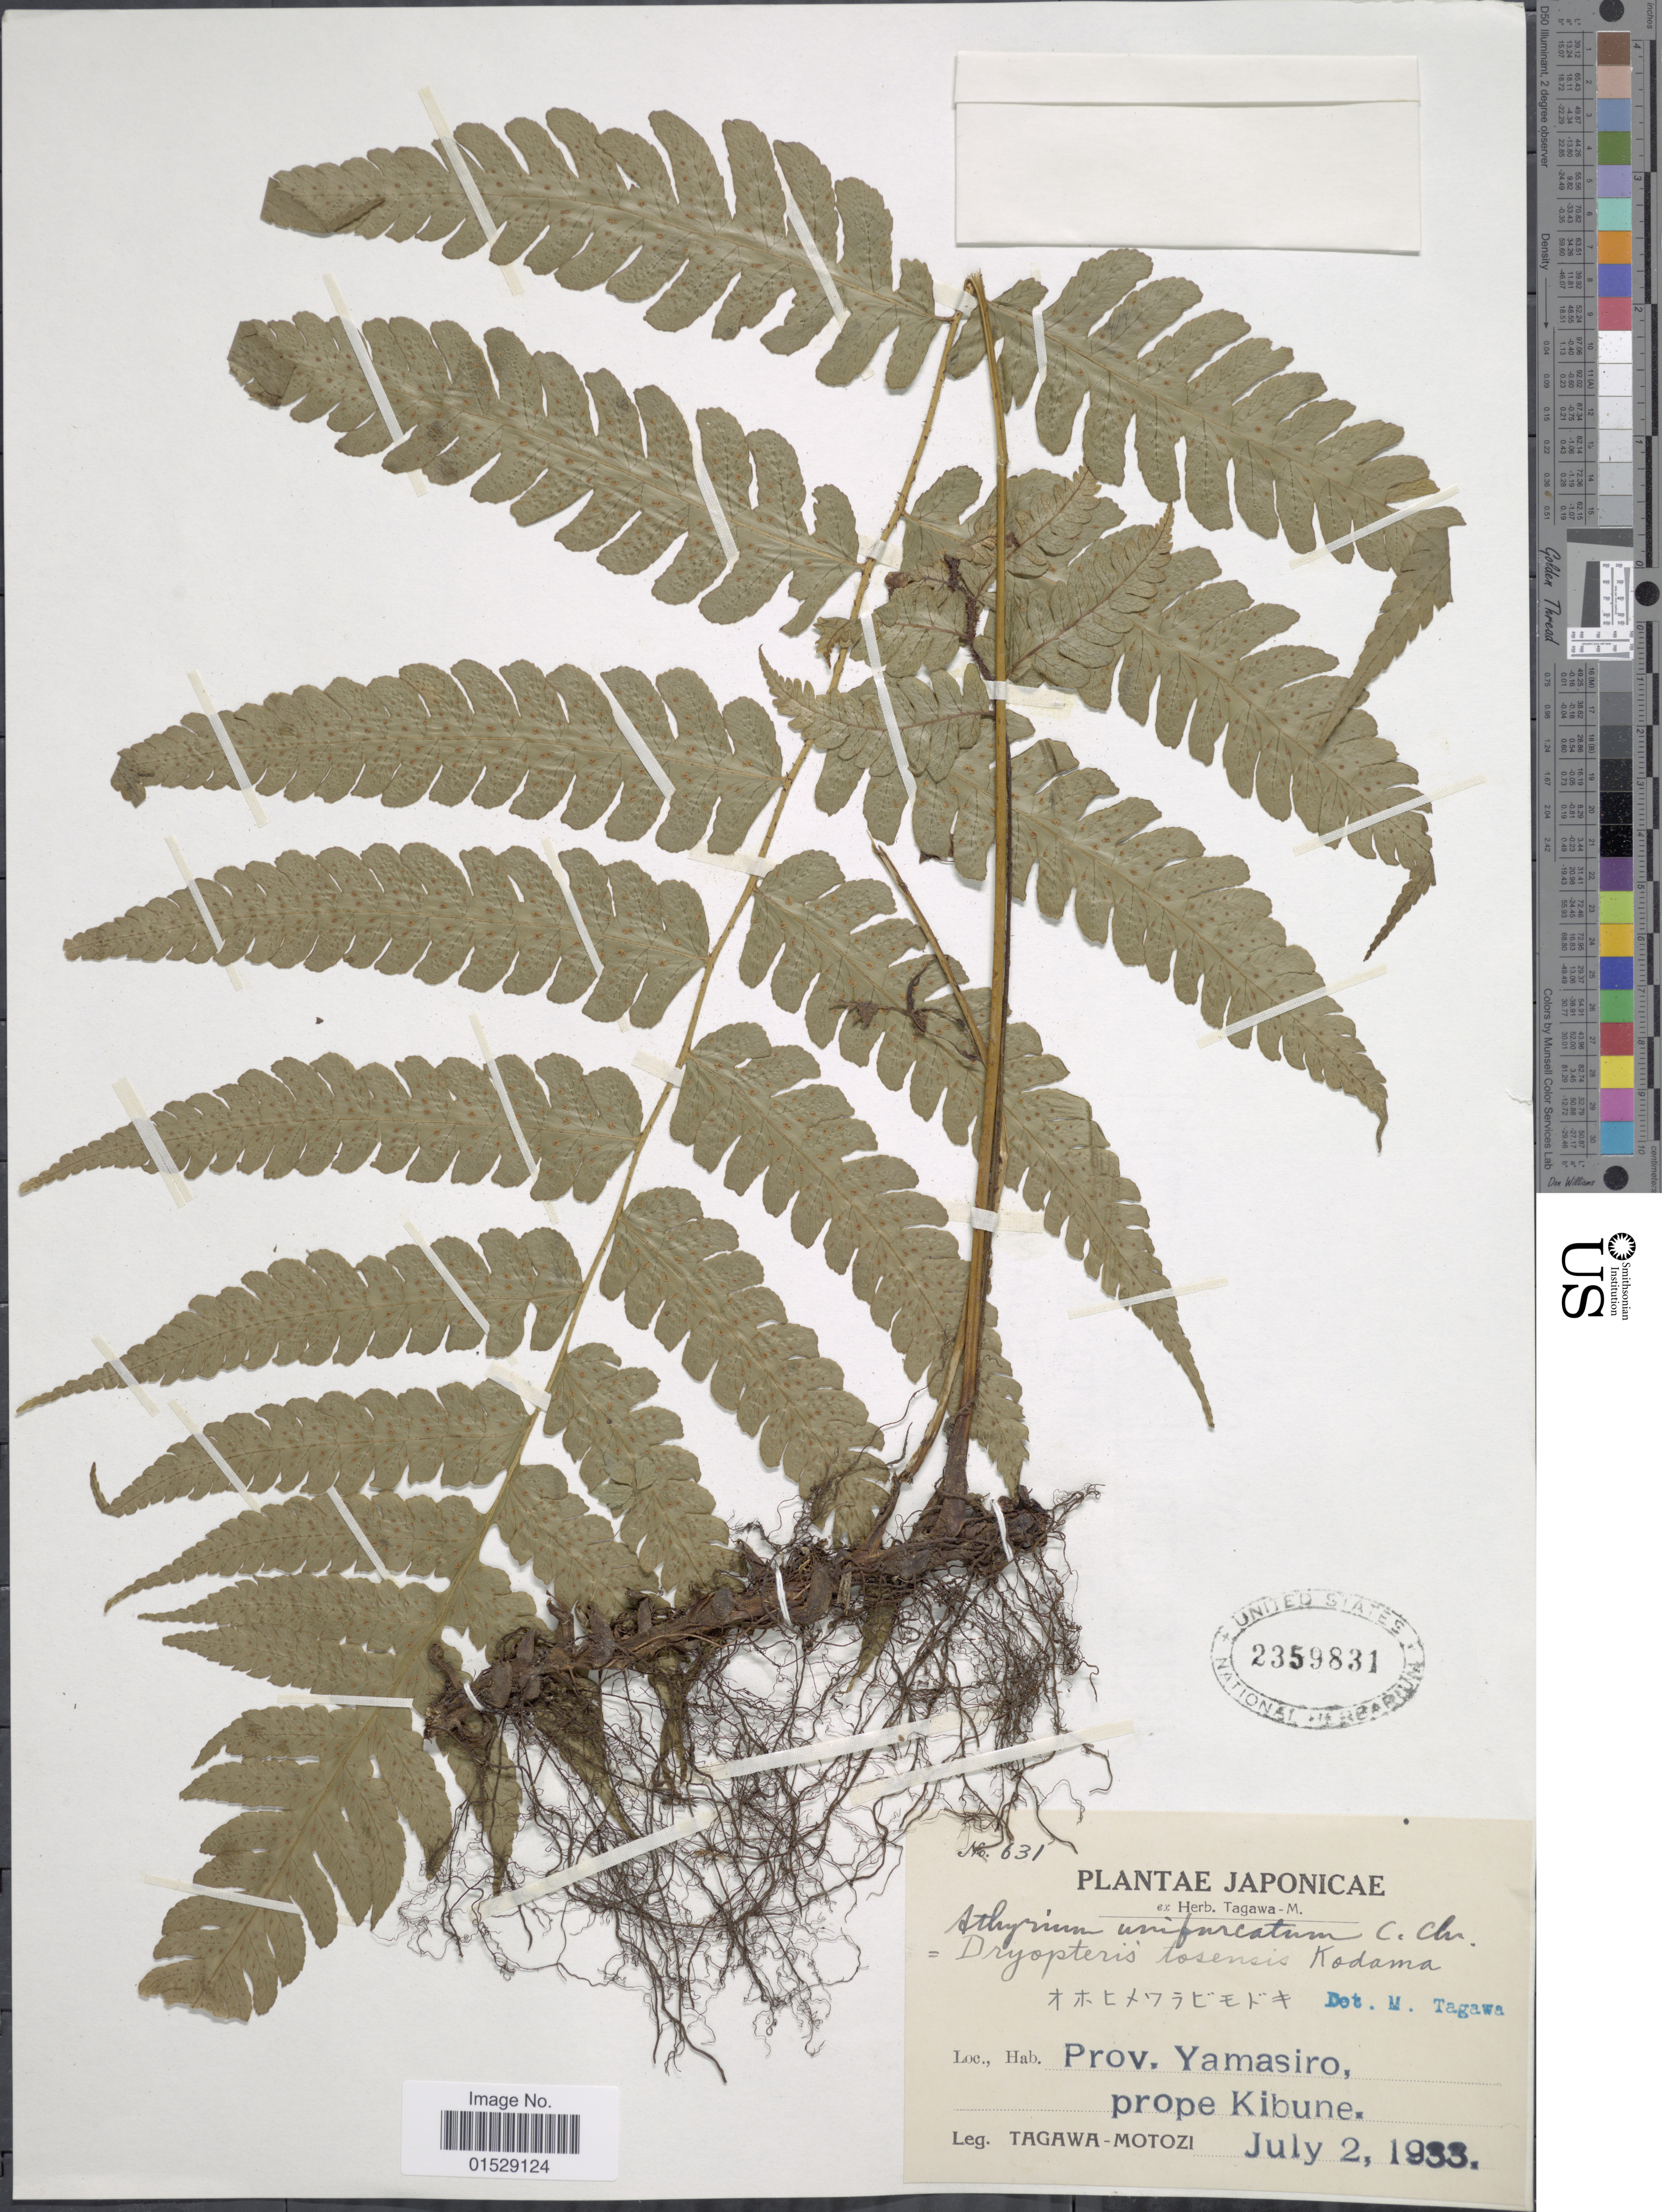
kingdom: Plantae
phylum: Tracheophyta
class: Polypodiopsida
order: Polypodiales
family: Athyriaceae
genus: Deparia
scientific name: Deparia unifurcata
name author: (Baker) M. Kato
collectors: M. Tagawa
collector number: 631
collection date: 1933-07-02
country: Japan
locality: Japonicae, Prov. Yamasiro.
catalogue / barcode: US 2359831